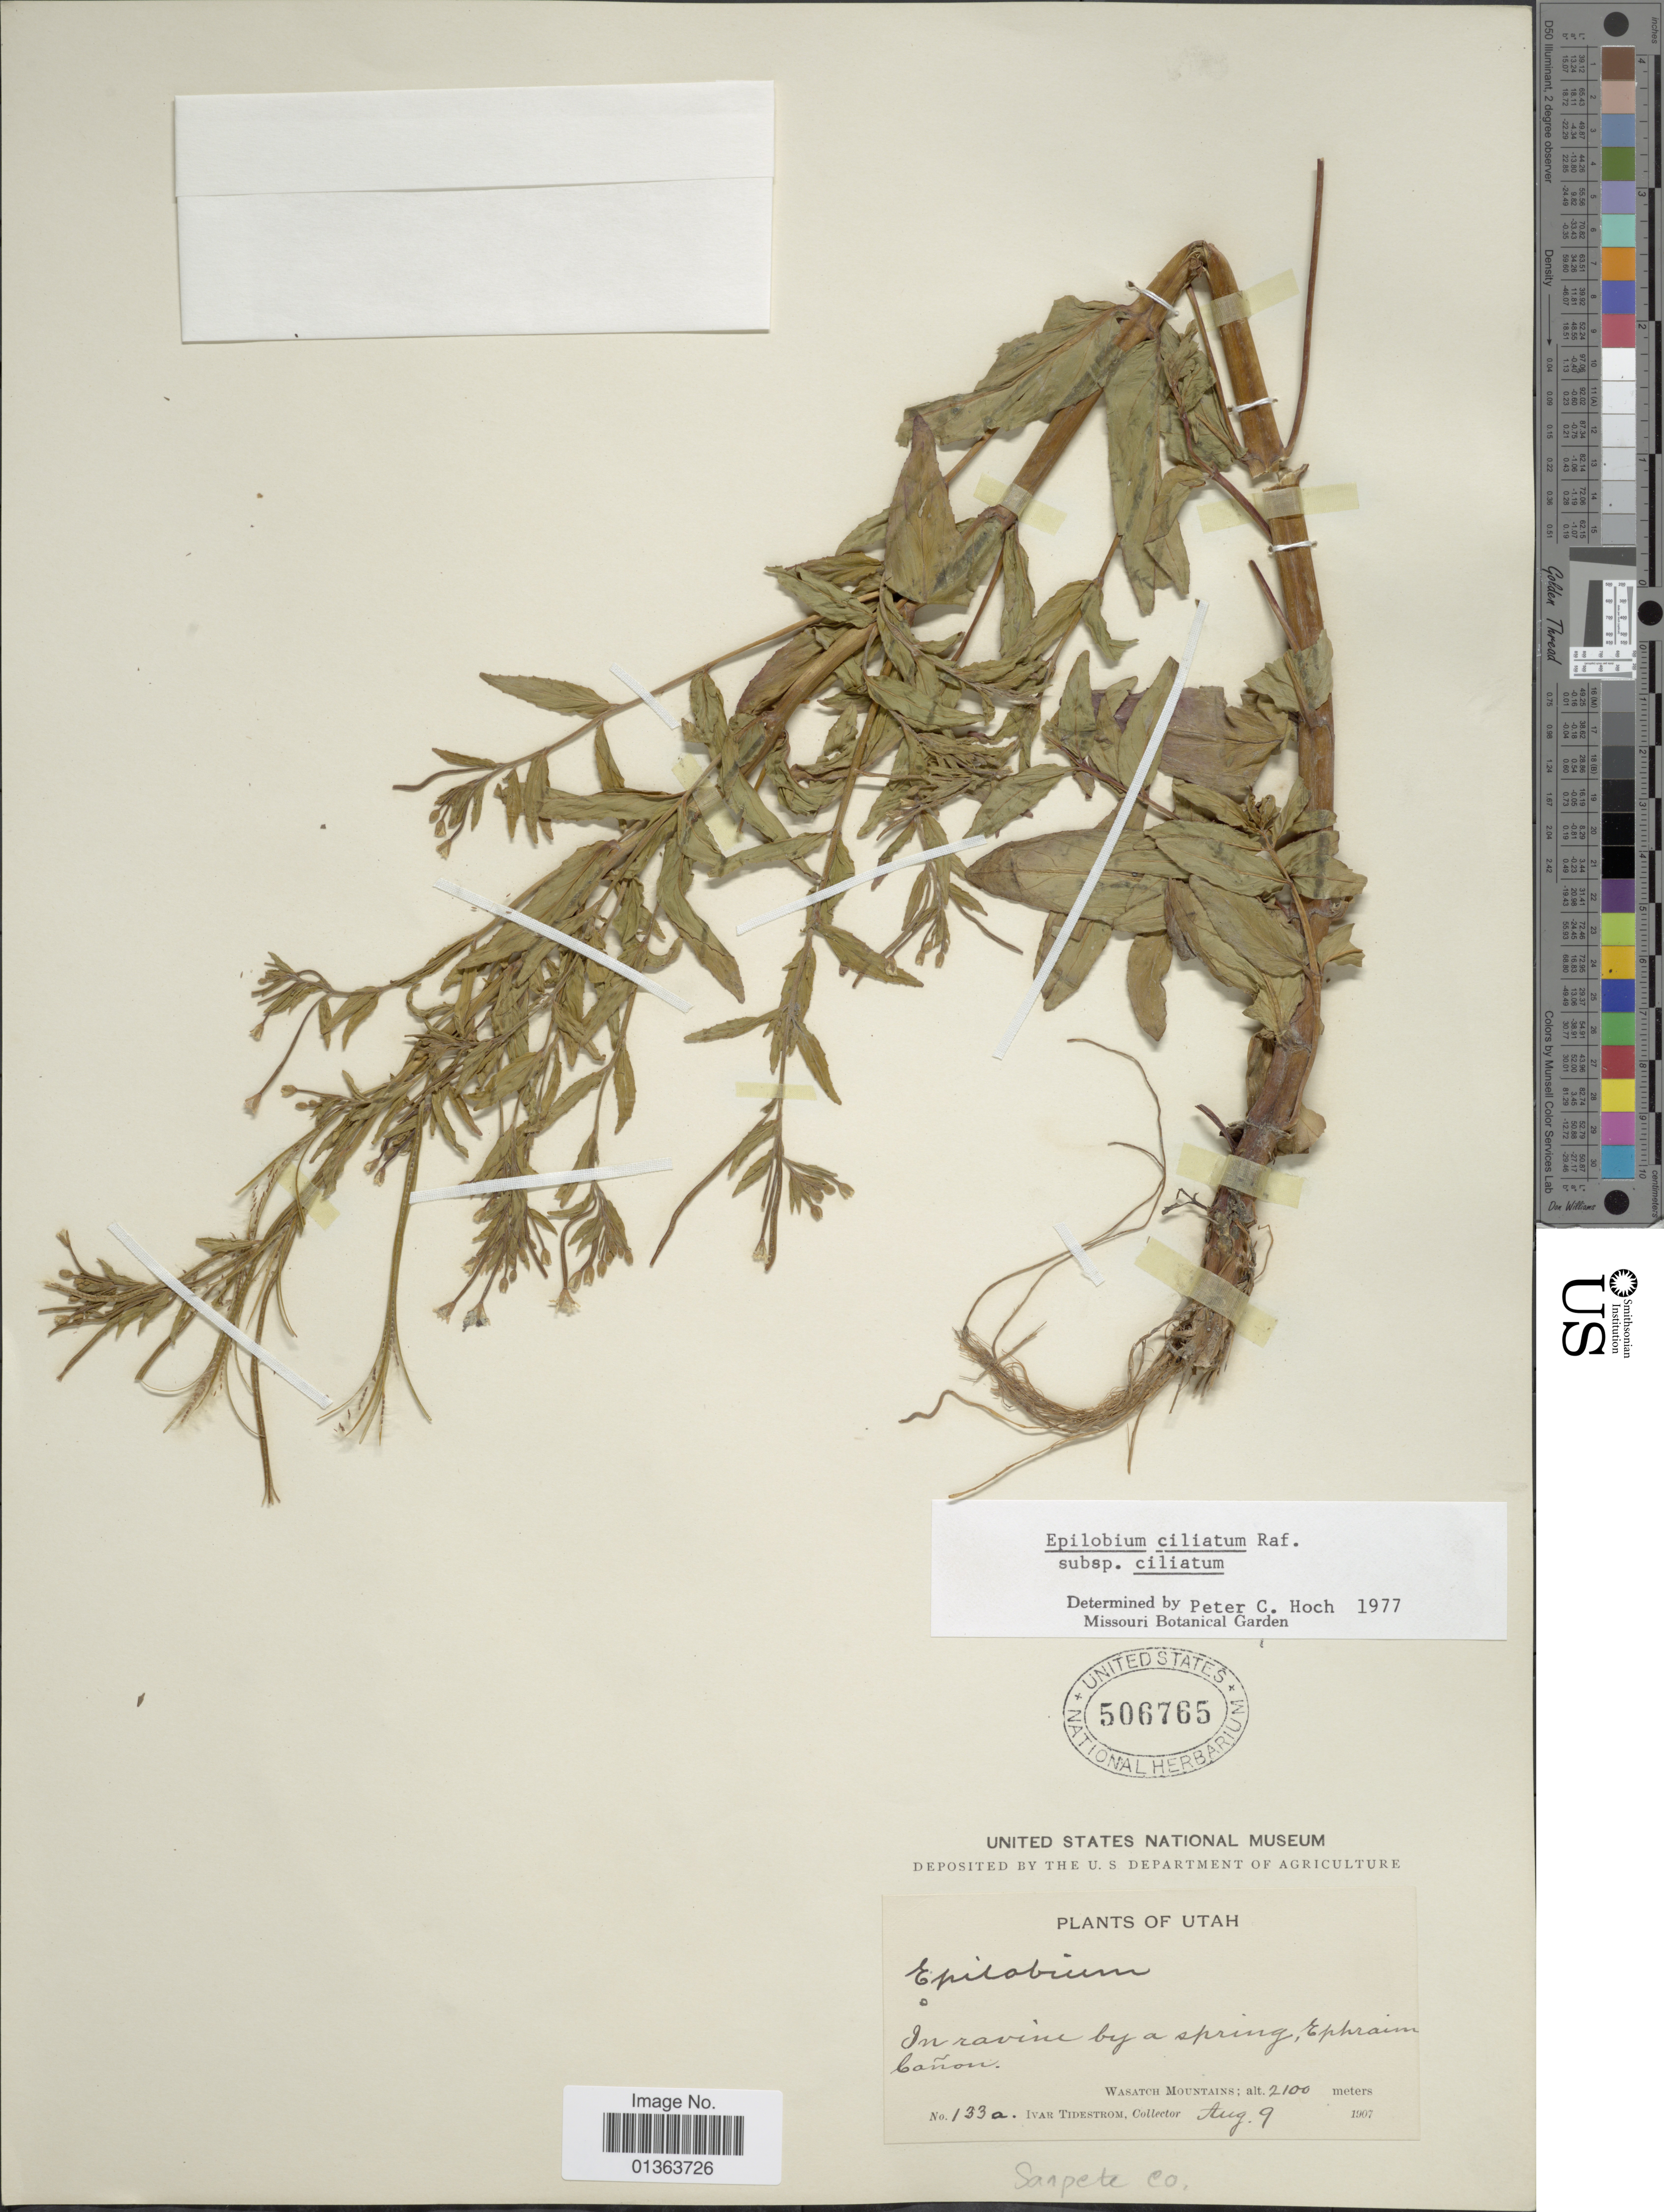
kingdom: Plantae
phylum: Tracheophyta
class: Magnoliopsida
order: Myrtales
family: Onagraceae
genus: Epilobium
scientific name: Epilobium ciliatum subsp. ciliatum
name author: Raf.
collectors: I. F. Tidestrom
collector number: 133a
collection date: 1907-08-09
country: United States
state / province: Utah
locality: In ravine by a spring, Ephraim Cañon. Wasatch Mountains.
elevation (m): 2100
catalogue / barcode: US 506765